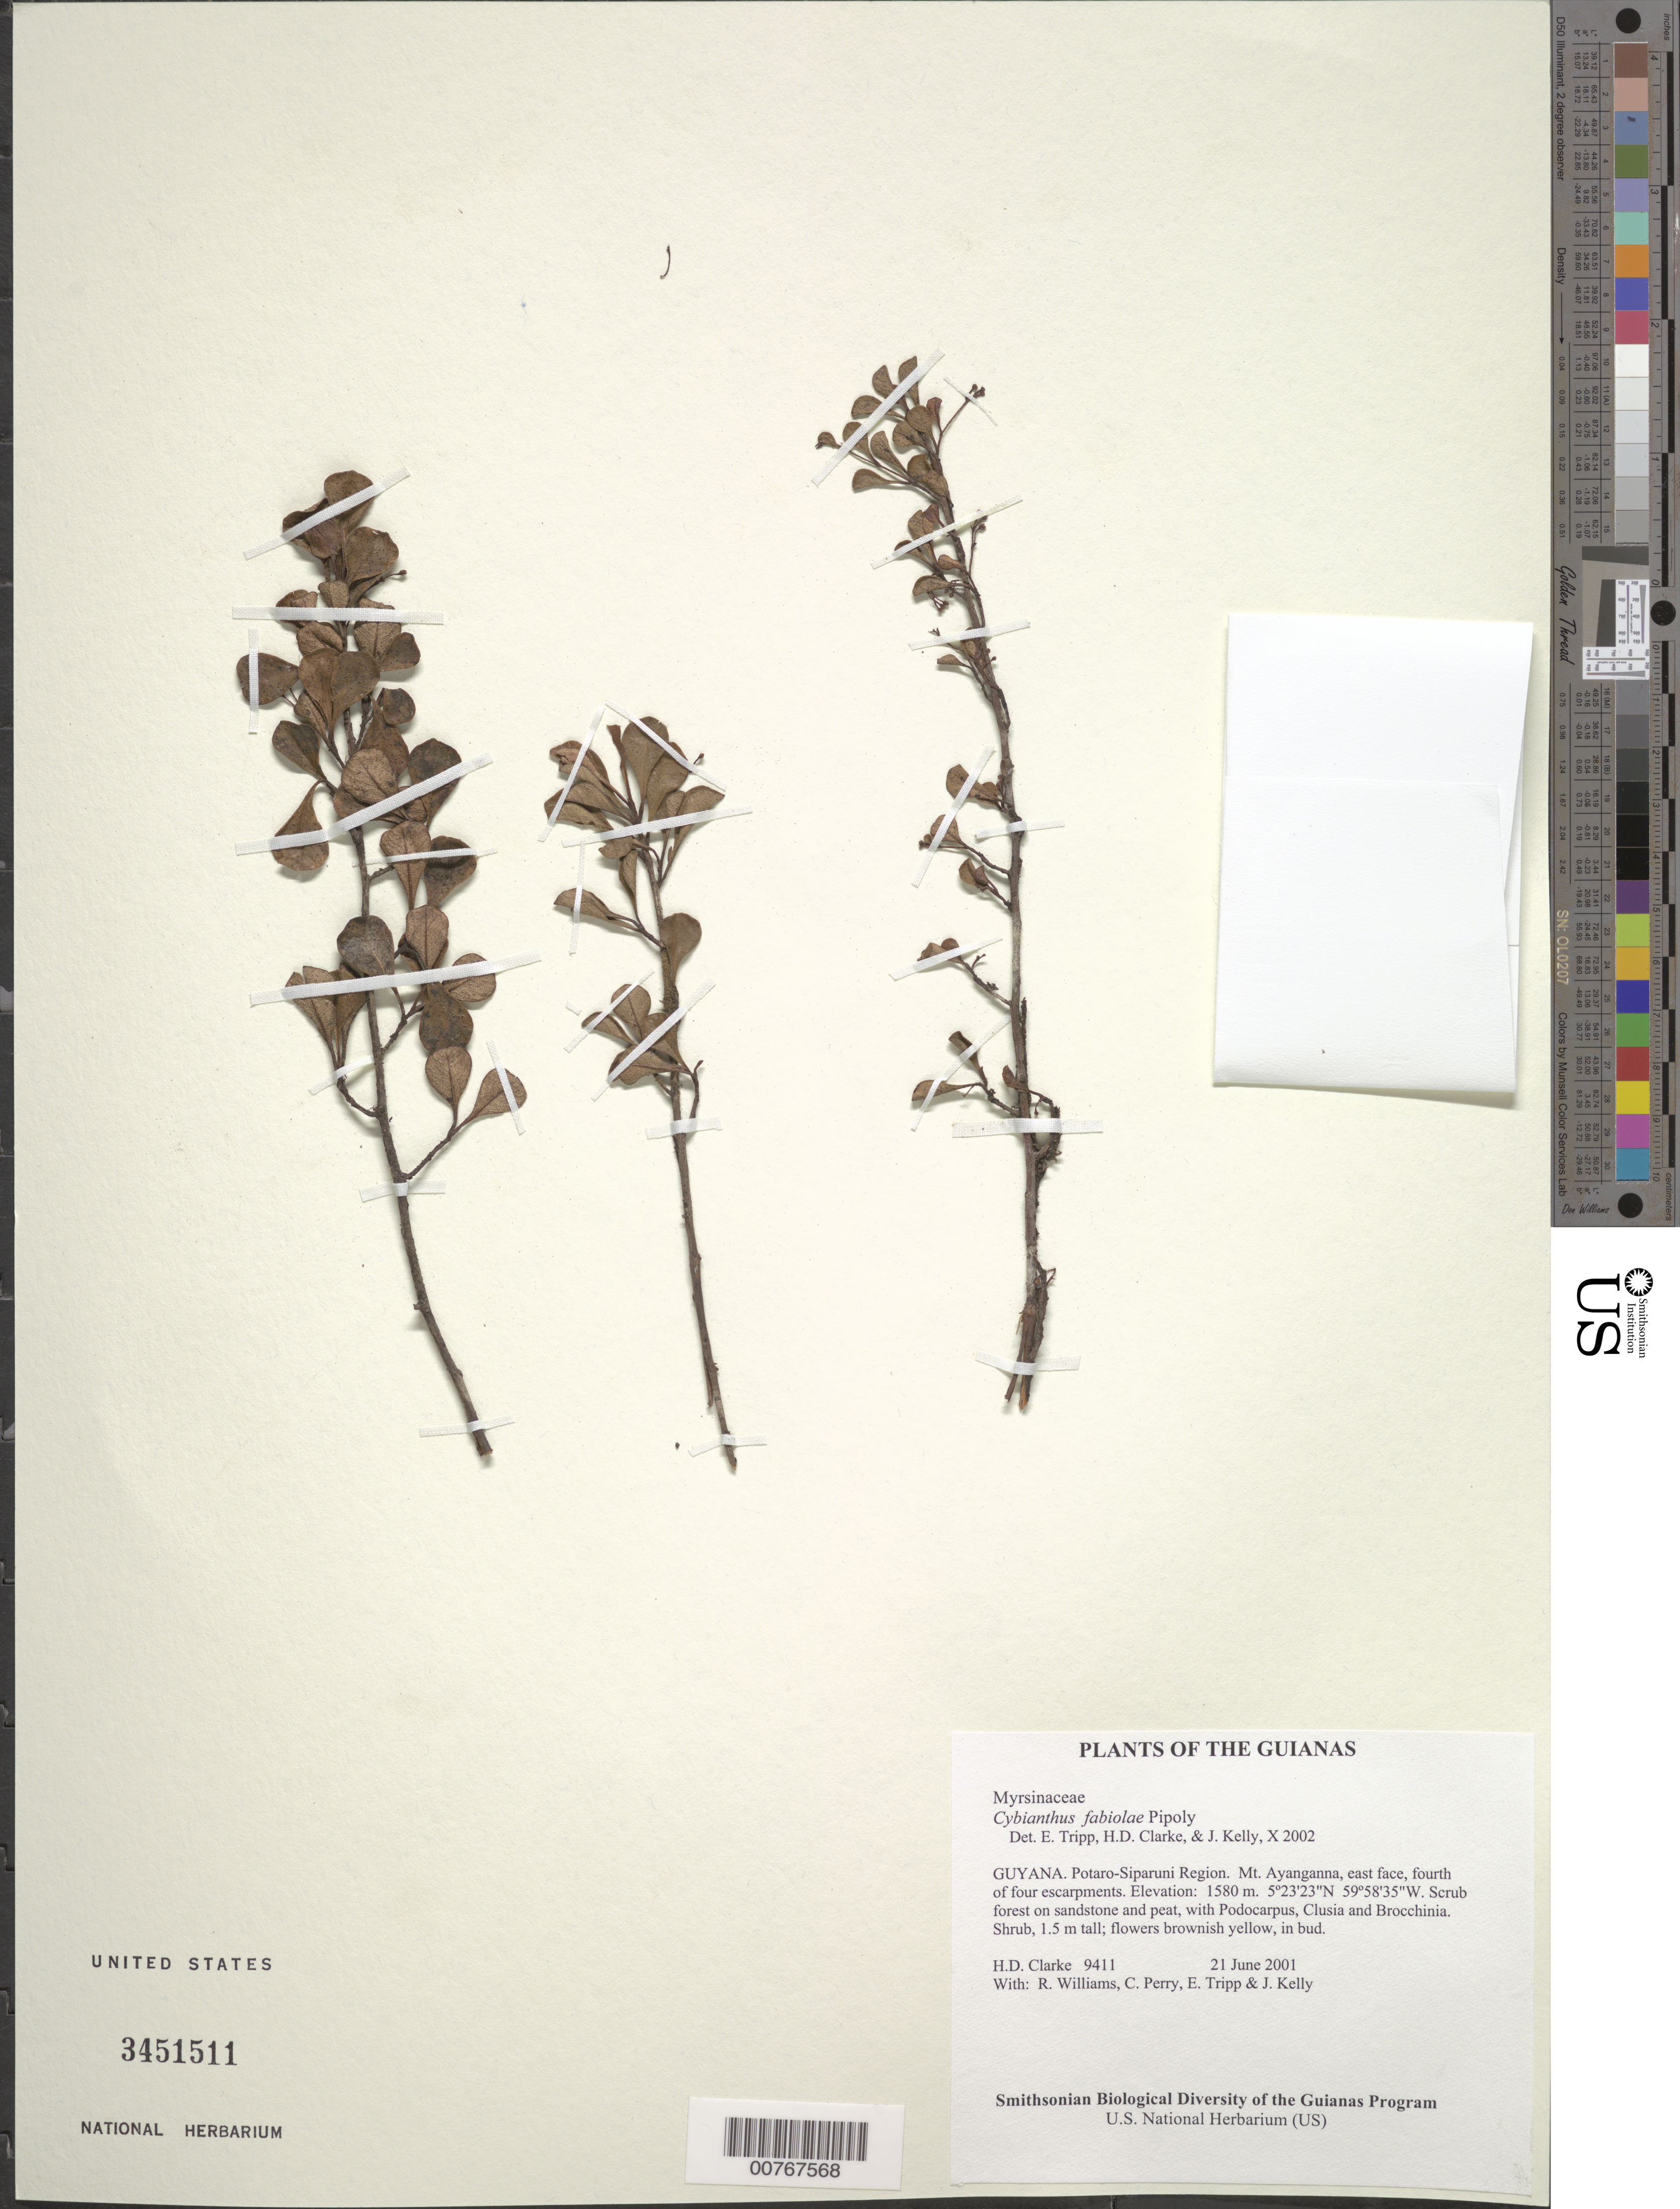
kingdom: Plantae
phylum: Tracheophyta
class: Magnoliopsida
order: Ericales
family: Primulaceae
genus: Cybianthus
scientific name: Cybianthus fabiolae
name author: Pipoly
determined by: Kelly, J.; Clarke, H. D.; Tripp, E. A.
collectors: H. D. Clarke, R. Williams, C. Perry, E. Tripp & J. Kelly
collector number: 9411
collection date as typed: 21 June 2001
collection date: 2001-06-21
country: Guyana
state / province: Potaro-Siparuni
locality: Mt. Ayanganna, east face, fourth of four escarpments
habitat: Scrub forest on sandstone and peat, with Podocarpus, Clusia and Brocchinia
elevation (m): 1580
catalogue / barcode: US 3451511